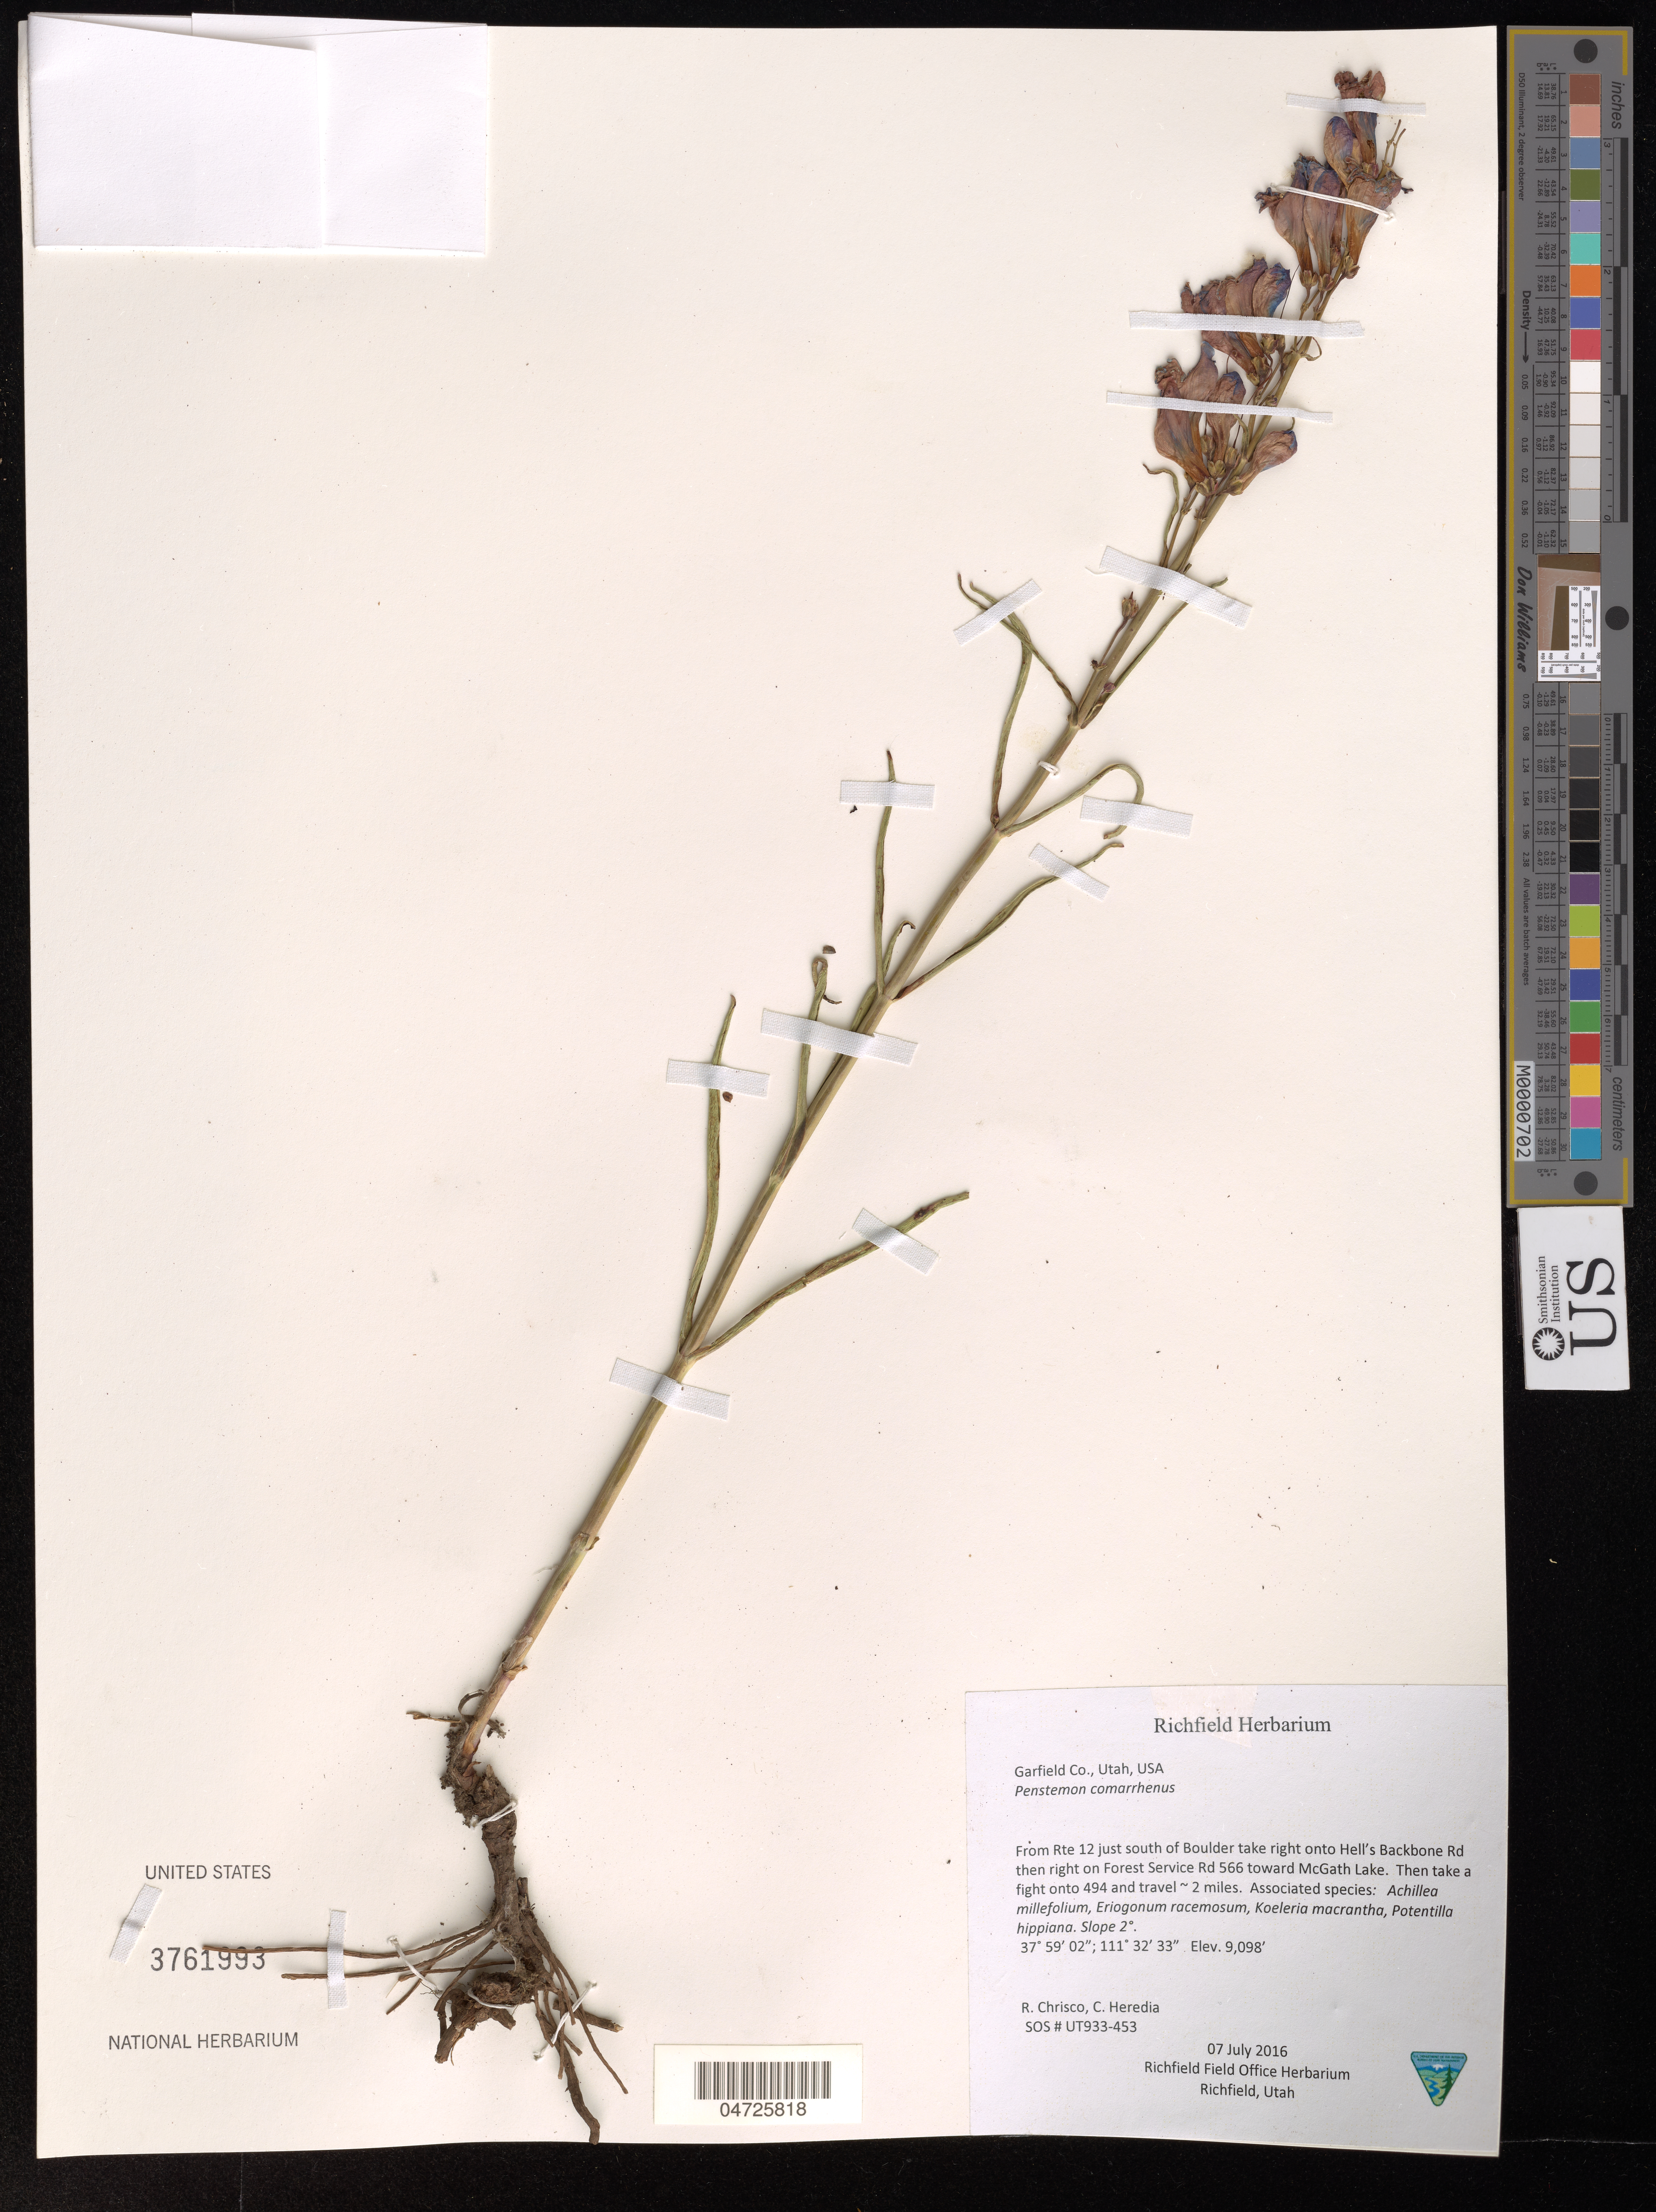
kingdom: Plantae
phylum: Tracheophyta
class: Magnoliopsida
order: Lamiales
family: Plantaginaceae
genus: Penstemon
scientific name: Penstemon comarrhenus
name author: A. Gray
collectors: R. Chrisco & C. Heredia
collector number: UT933-453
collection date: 2016-07-07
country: United States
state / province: Utah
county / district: Garfield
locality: Garfield Co. From Rte 12 just south of Boulder take right onto Hell's Backbone Rd then right on Forest Service Rd 566 toward McGath Lake. Then take a fight onto 494 and travel ~ 2 miles.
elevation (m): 2773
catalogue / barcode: US 3761993